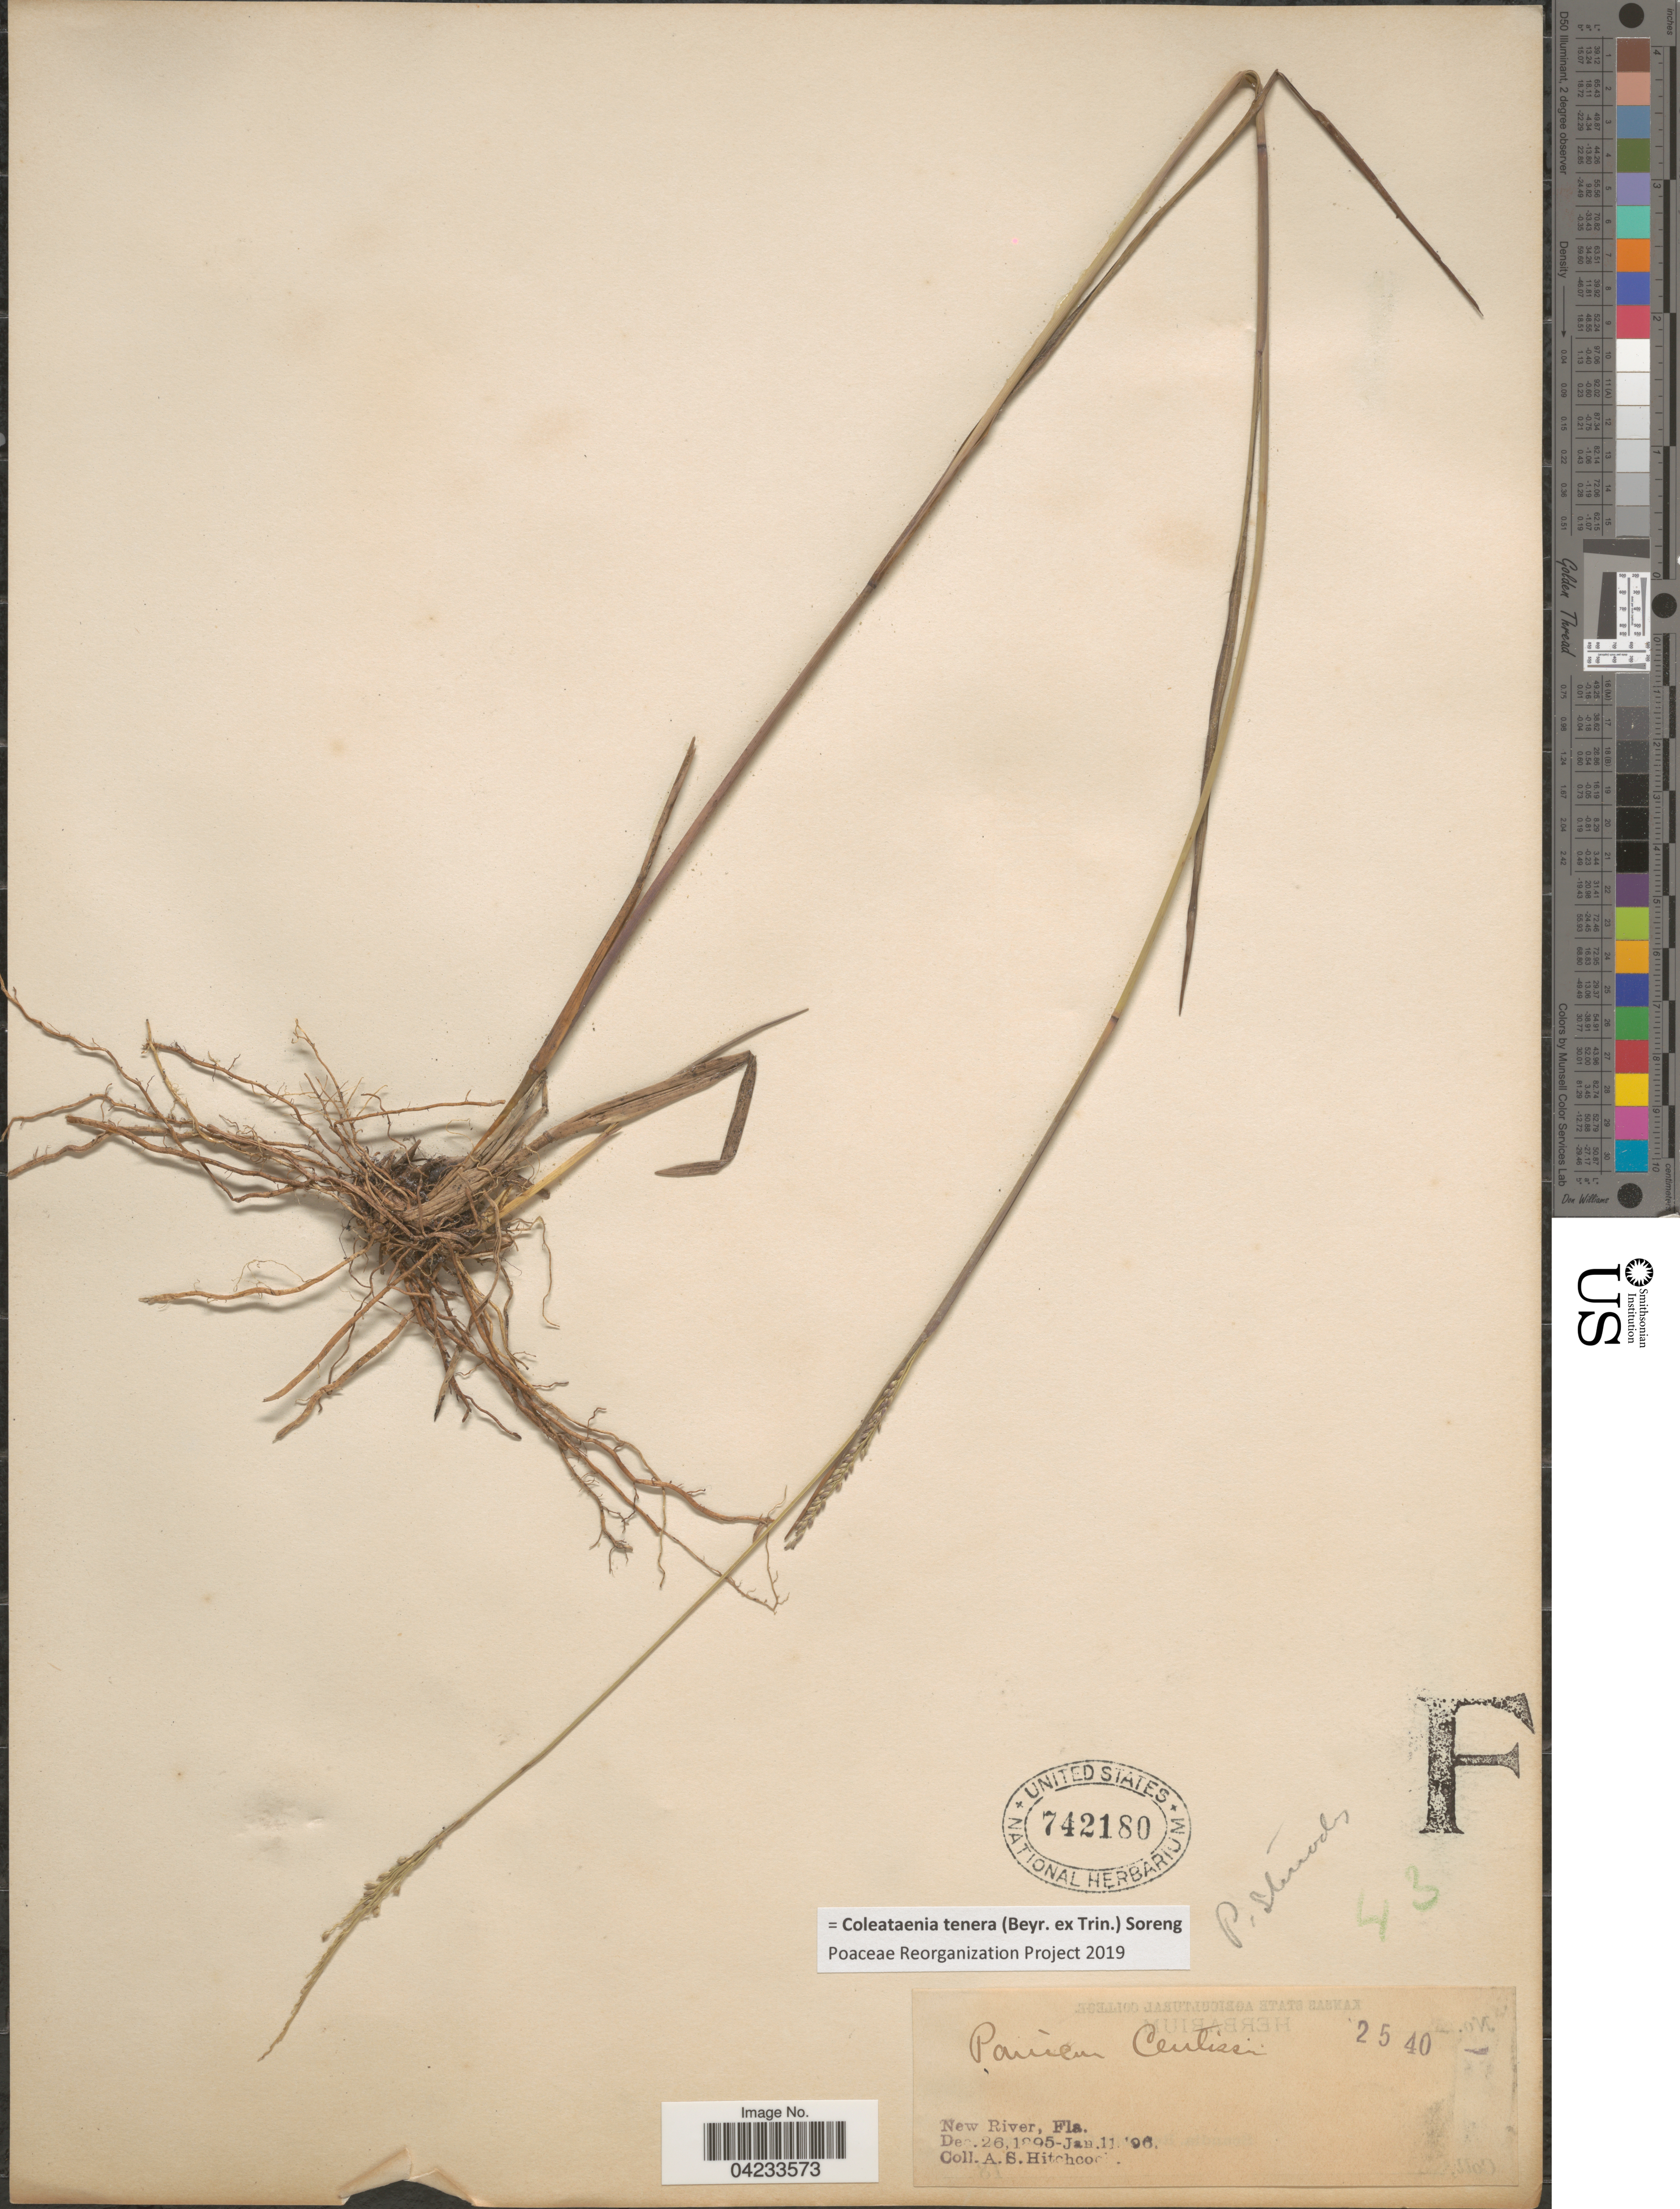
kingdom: Plantae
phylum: Tracheophyta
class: Liliopsida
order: Poales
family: Poaceae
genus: Coleataenia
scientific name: Coleataenia tenera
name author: (Beyr. ex Trin.) Soreng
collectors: A. S. Hitchcock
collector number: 2540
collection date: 1895-12-26/1896-01-11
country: United States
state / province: Florida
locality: New River.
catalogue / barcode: US 742180